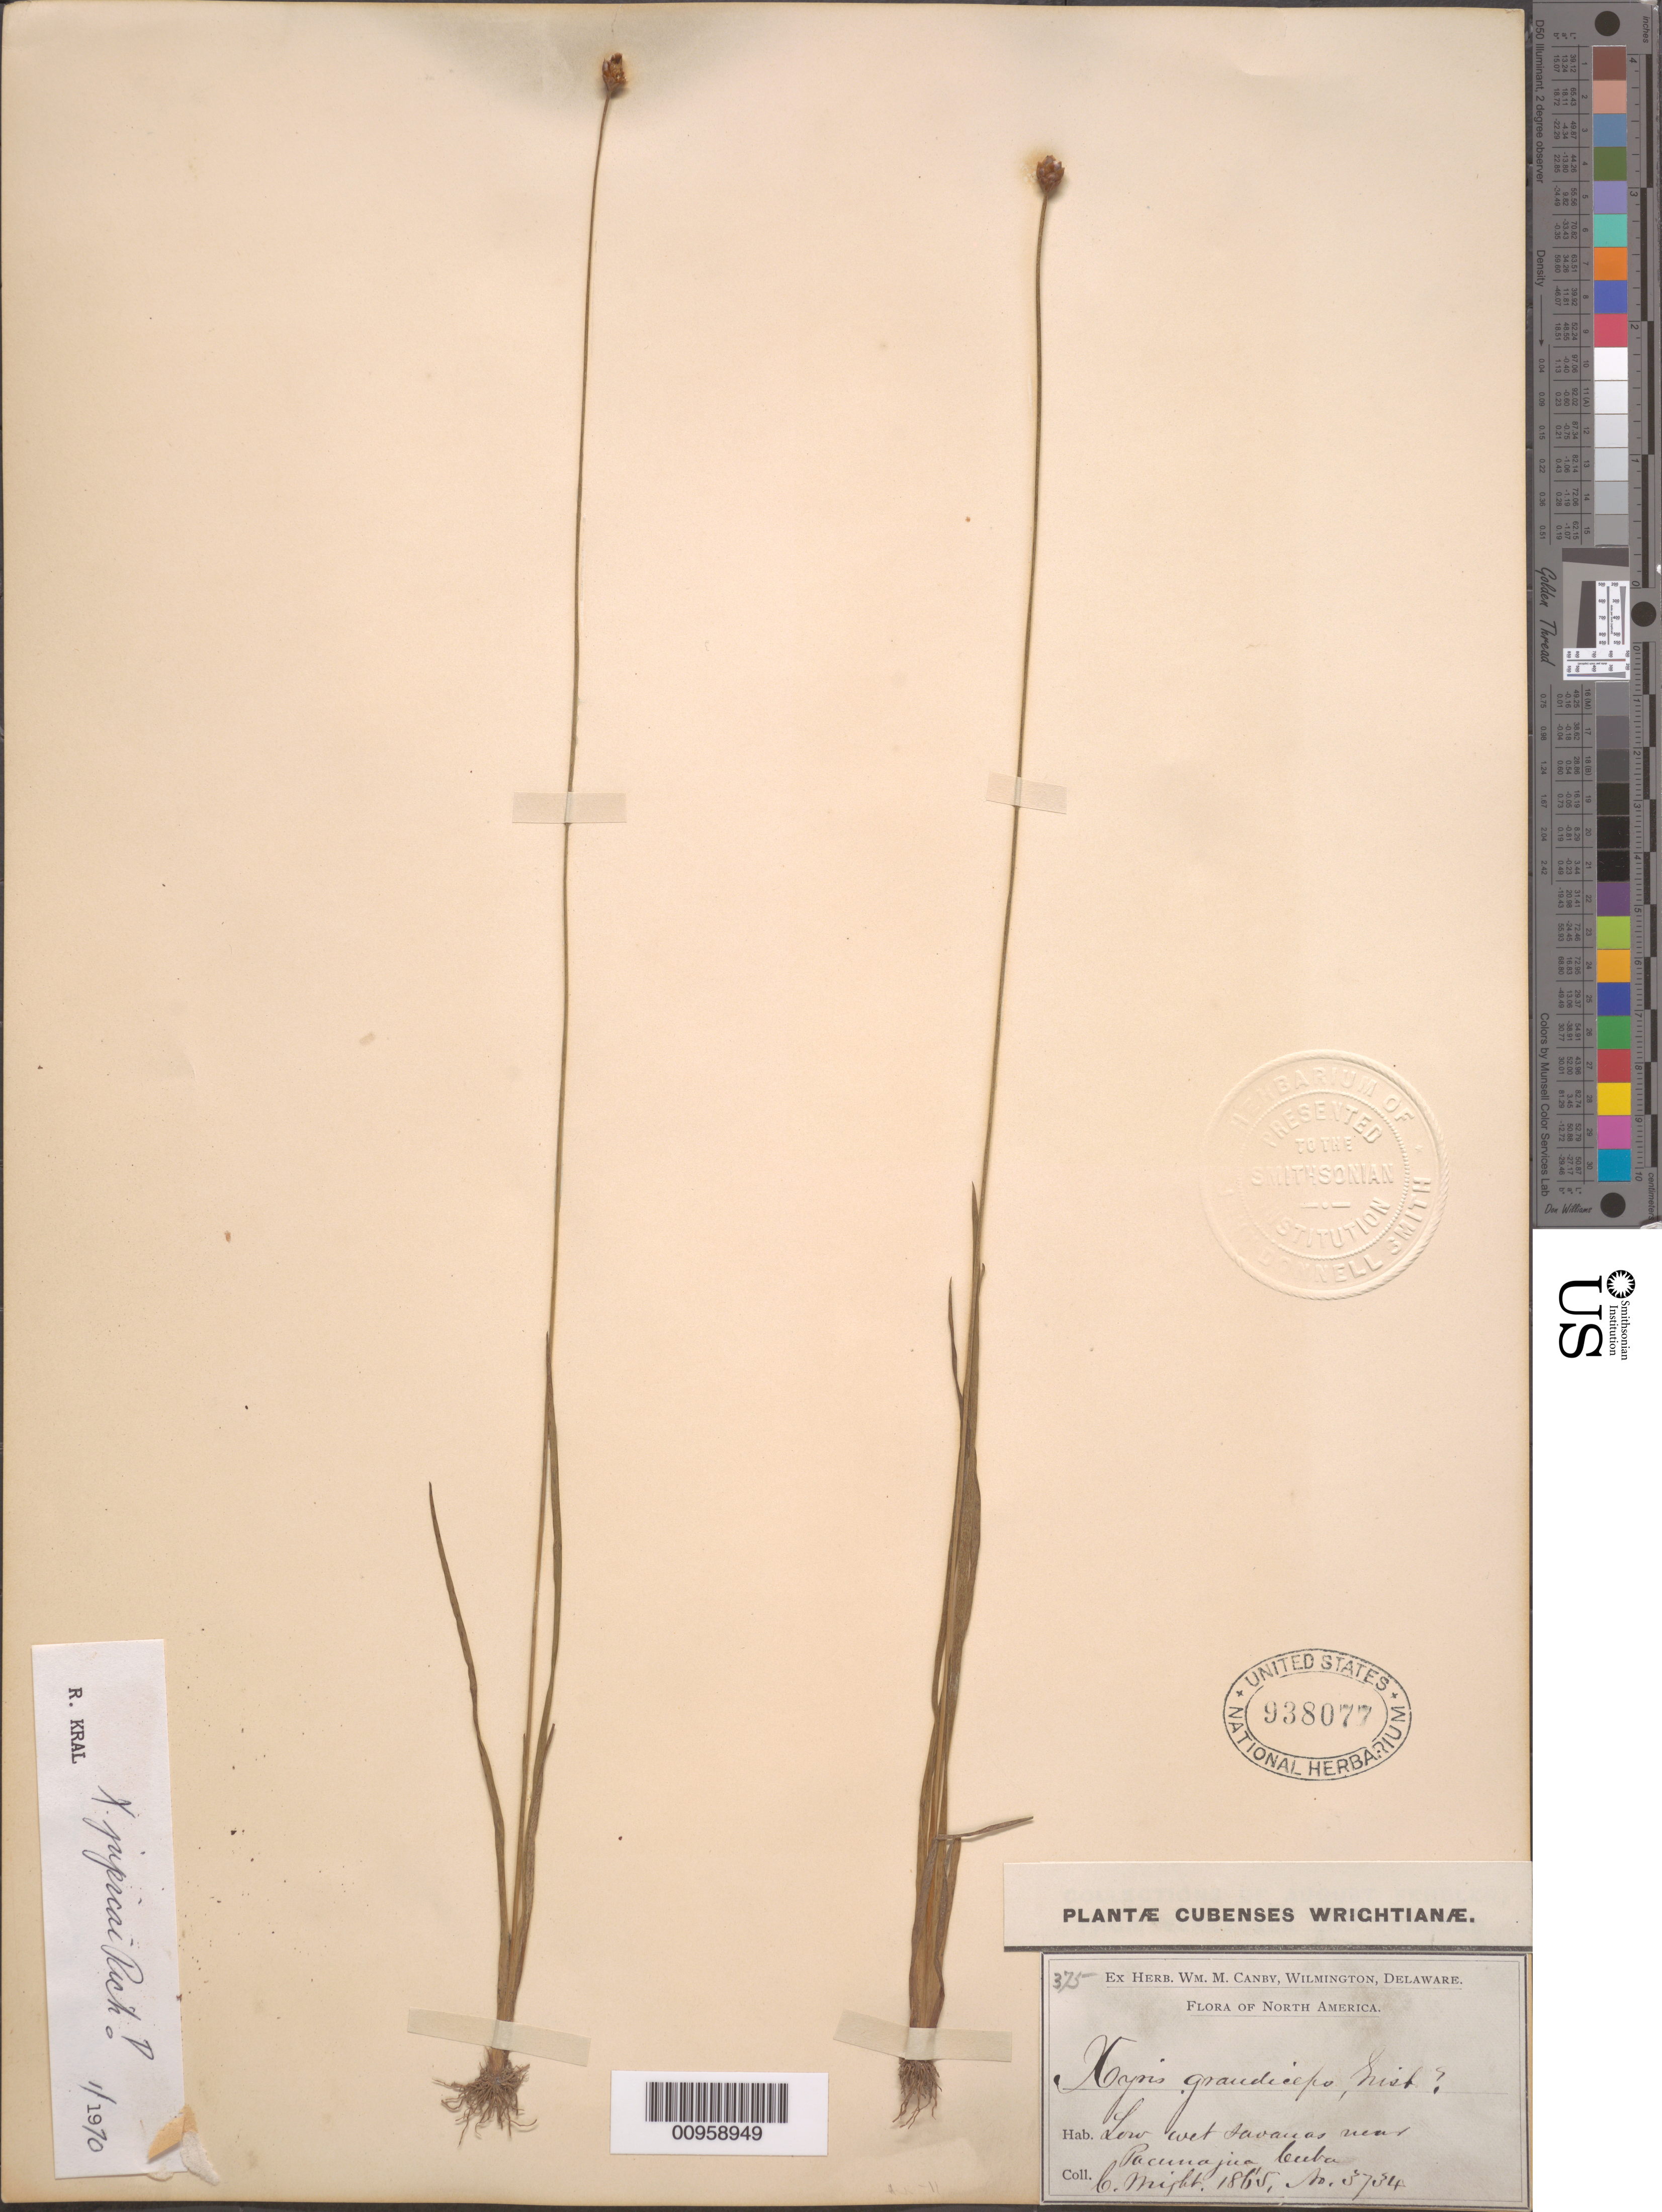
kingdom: Plantae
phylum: Tracheophyta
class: Liliopsida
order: Poales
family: Xyridaceae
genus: Xyris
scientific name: Xyris jupicai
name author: Rich.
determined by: Kral, Robert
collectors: C. Wright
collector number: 3734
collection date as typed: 1865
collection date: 1865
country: Cuba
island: Cuba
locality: Pacunajua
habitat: Low wet savanas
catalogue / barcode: US 938077